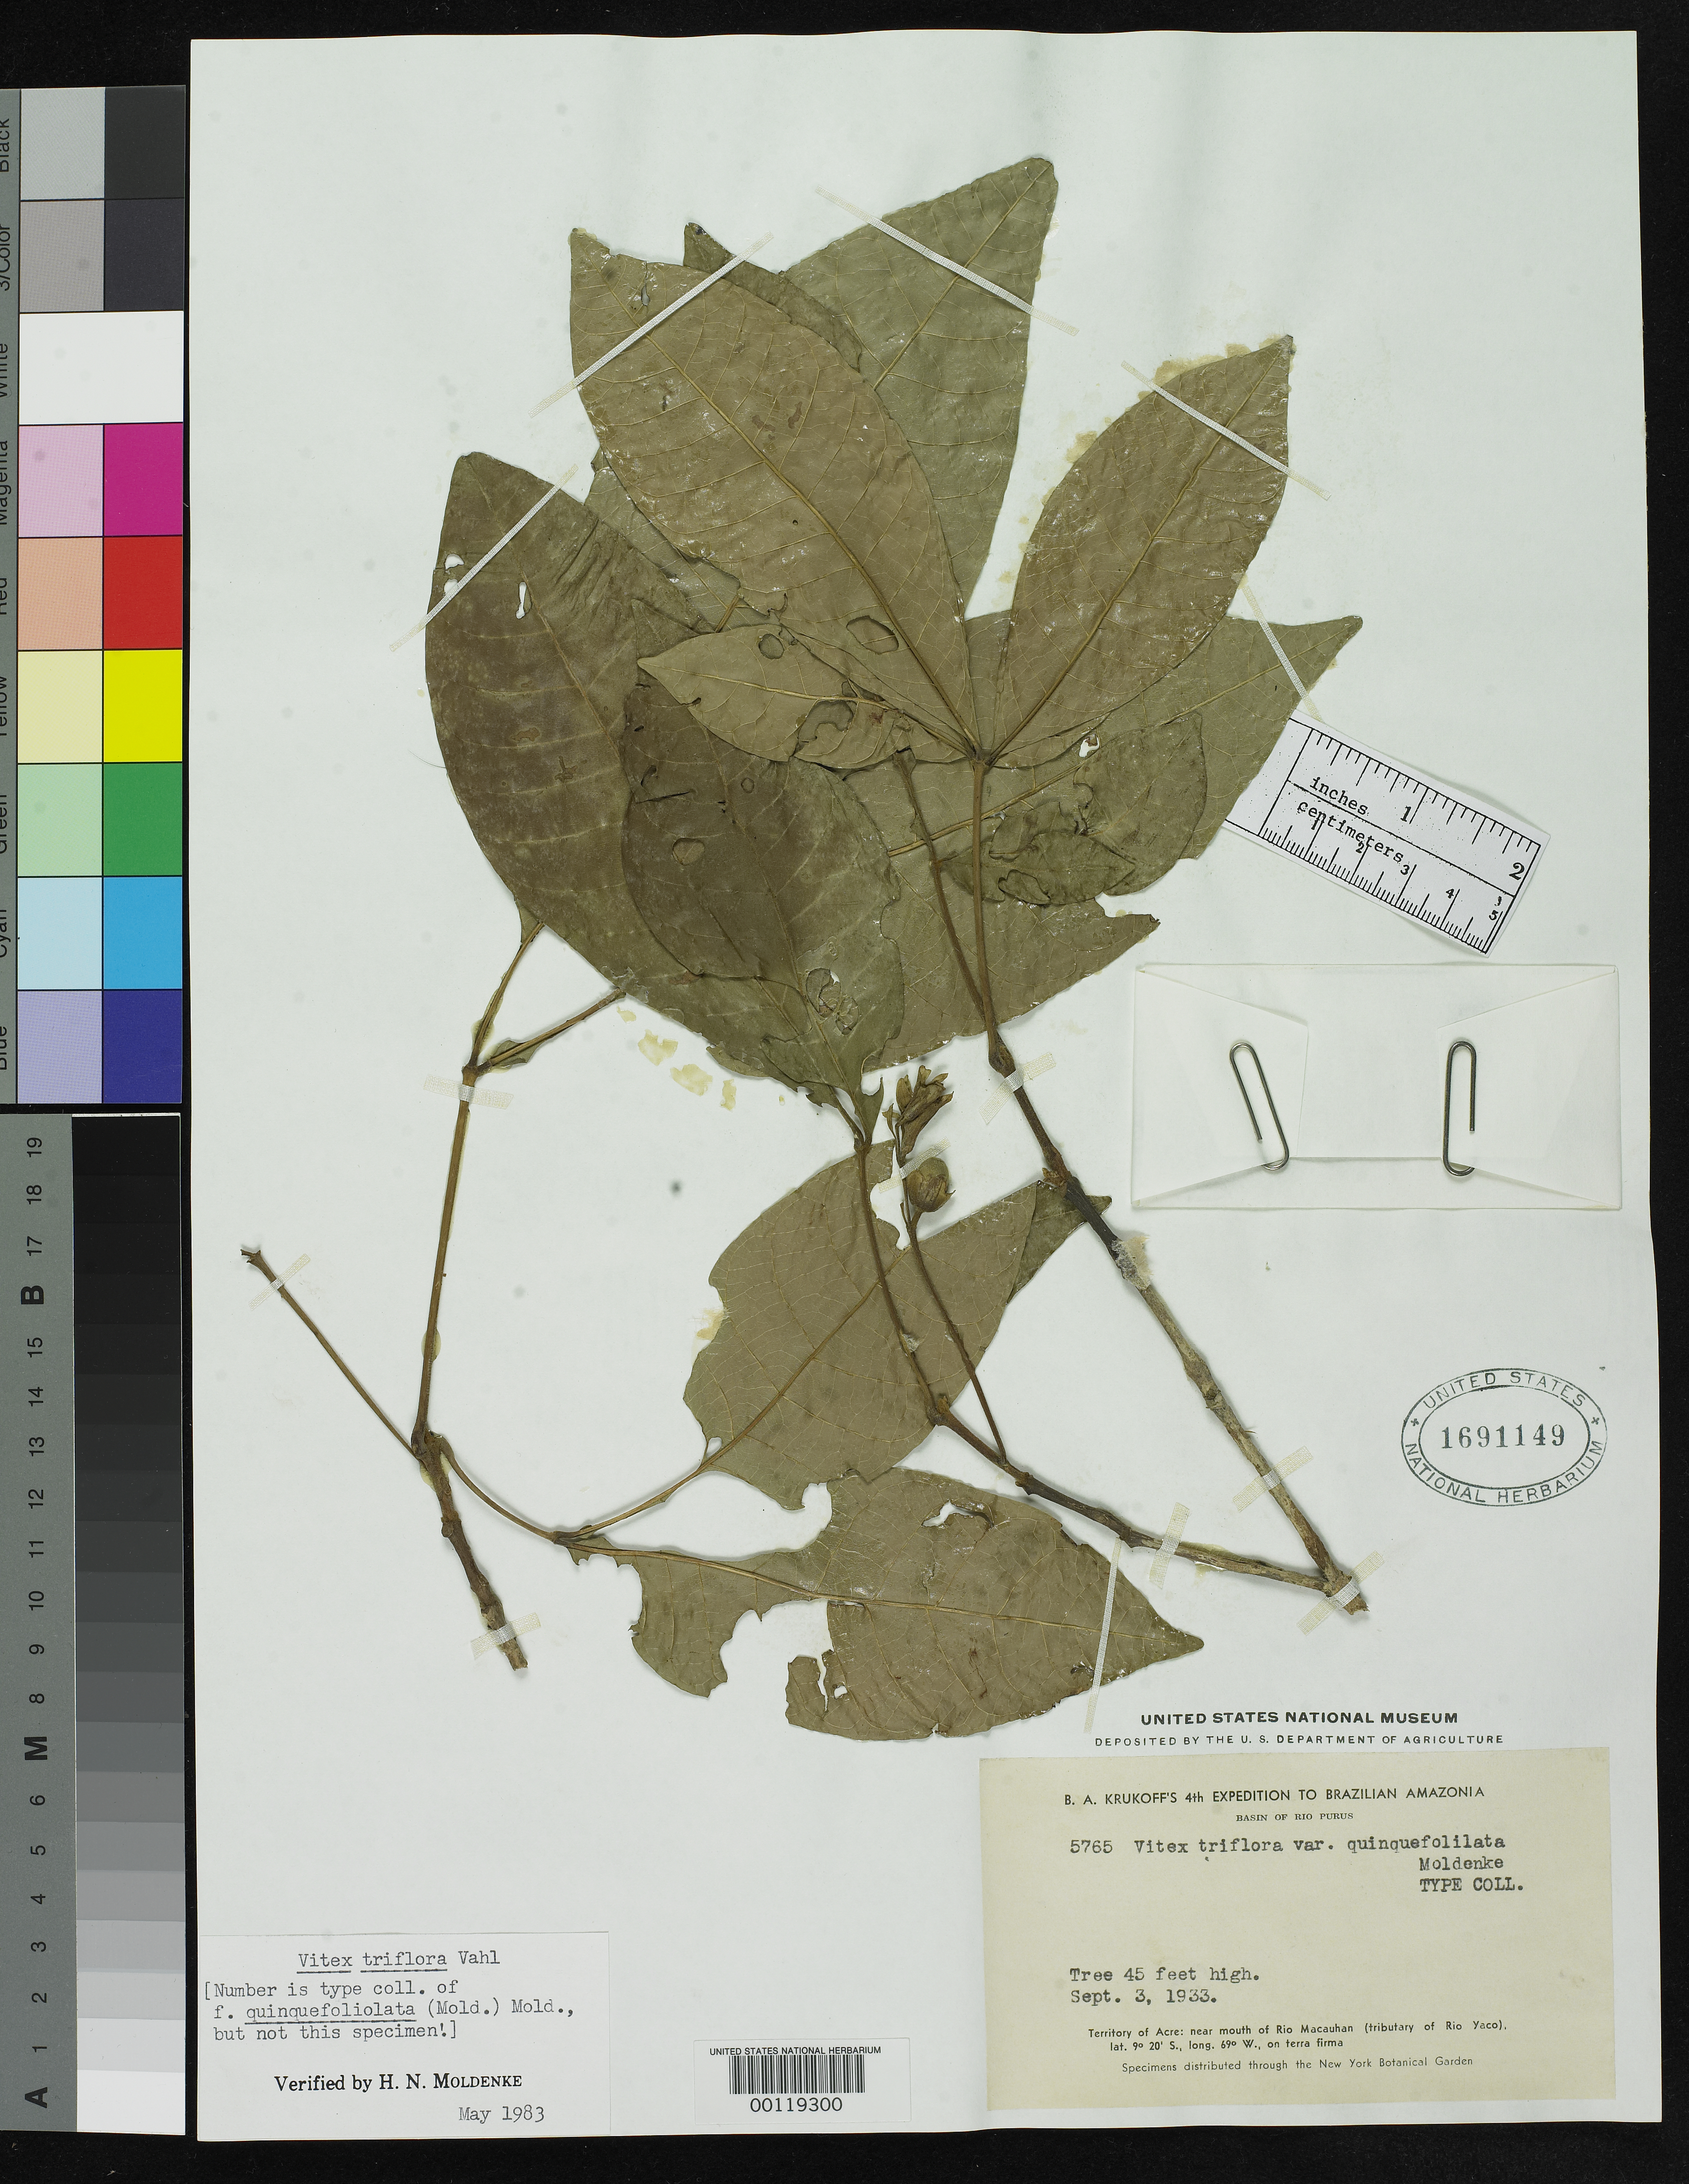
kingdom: Plantae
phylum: Tracheophyta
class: Magnoliopsida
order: Lamiales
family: Lamiaceae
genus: Vitex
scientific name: Vitex triflora var. quinquefoliolata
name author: Moldenke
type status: Isotype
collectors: B. A. Krukoff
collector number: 5765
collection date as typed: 03 Sep 1933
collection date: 1933-09-03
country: Brazil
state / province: Acre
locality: Rio Macauhon.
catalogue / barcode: US 1691149